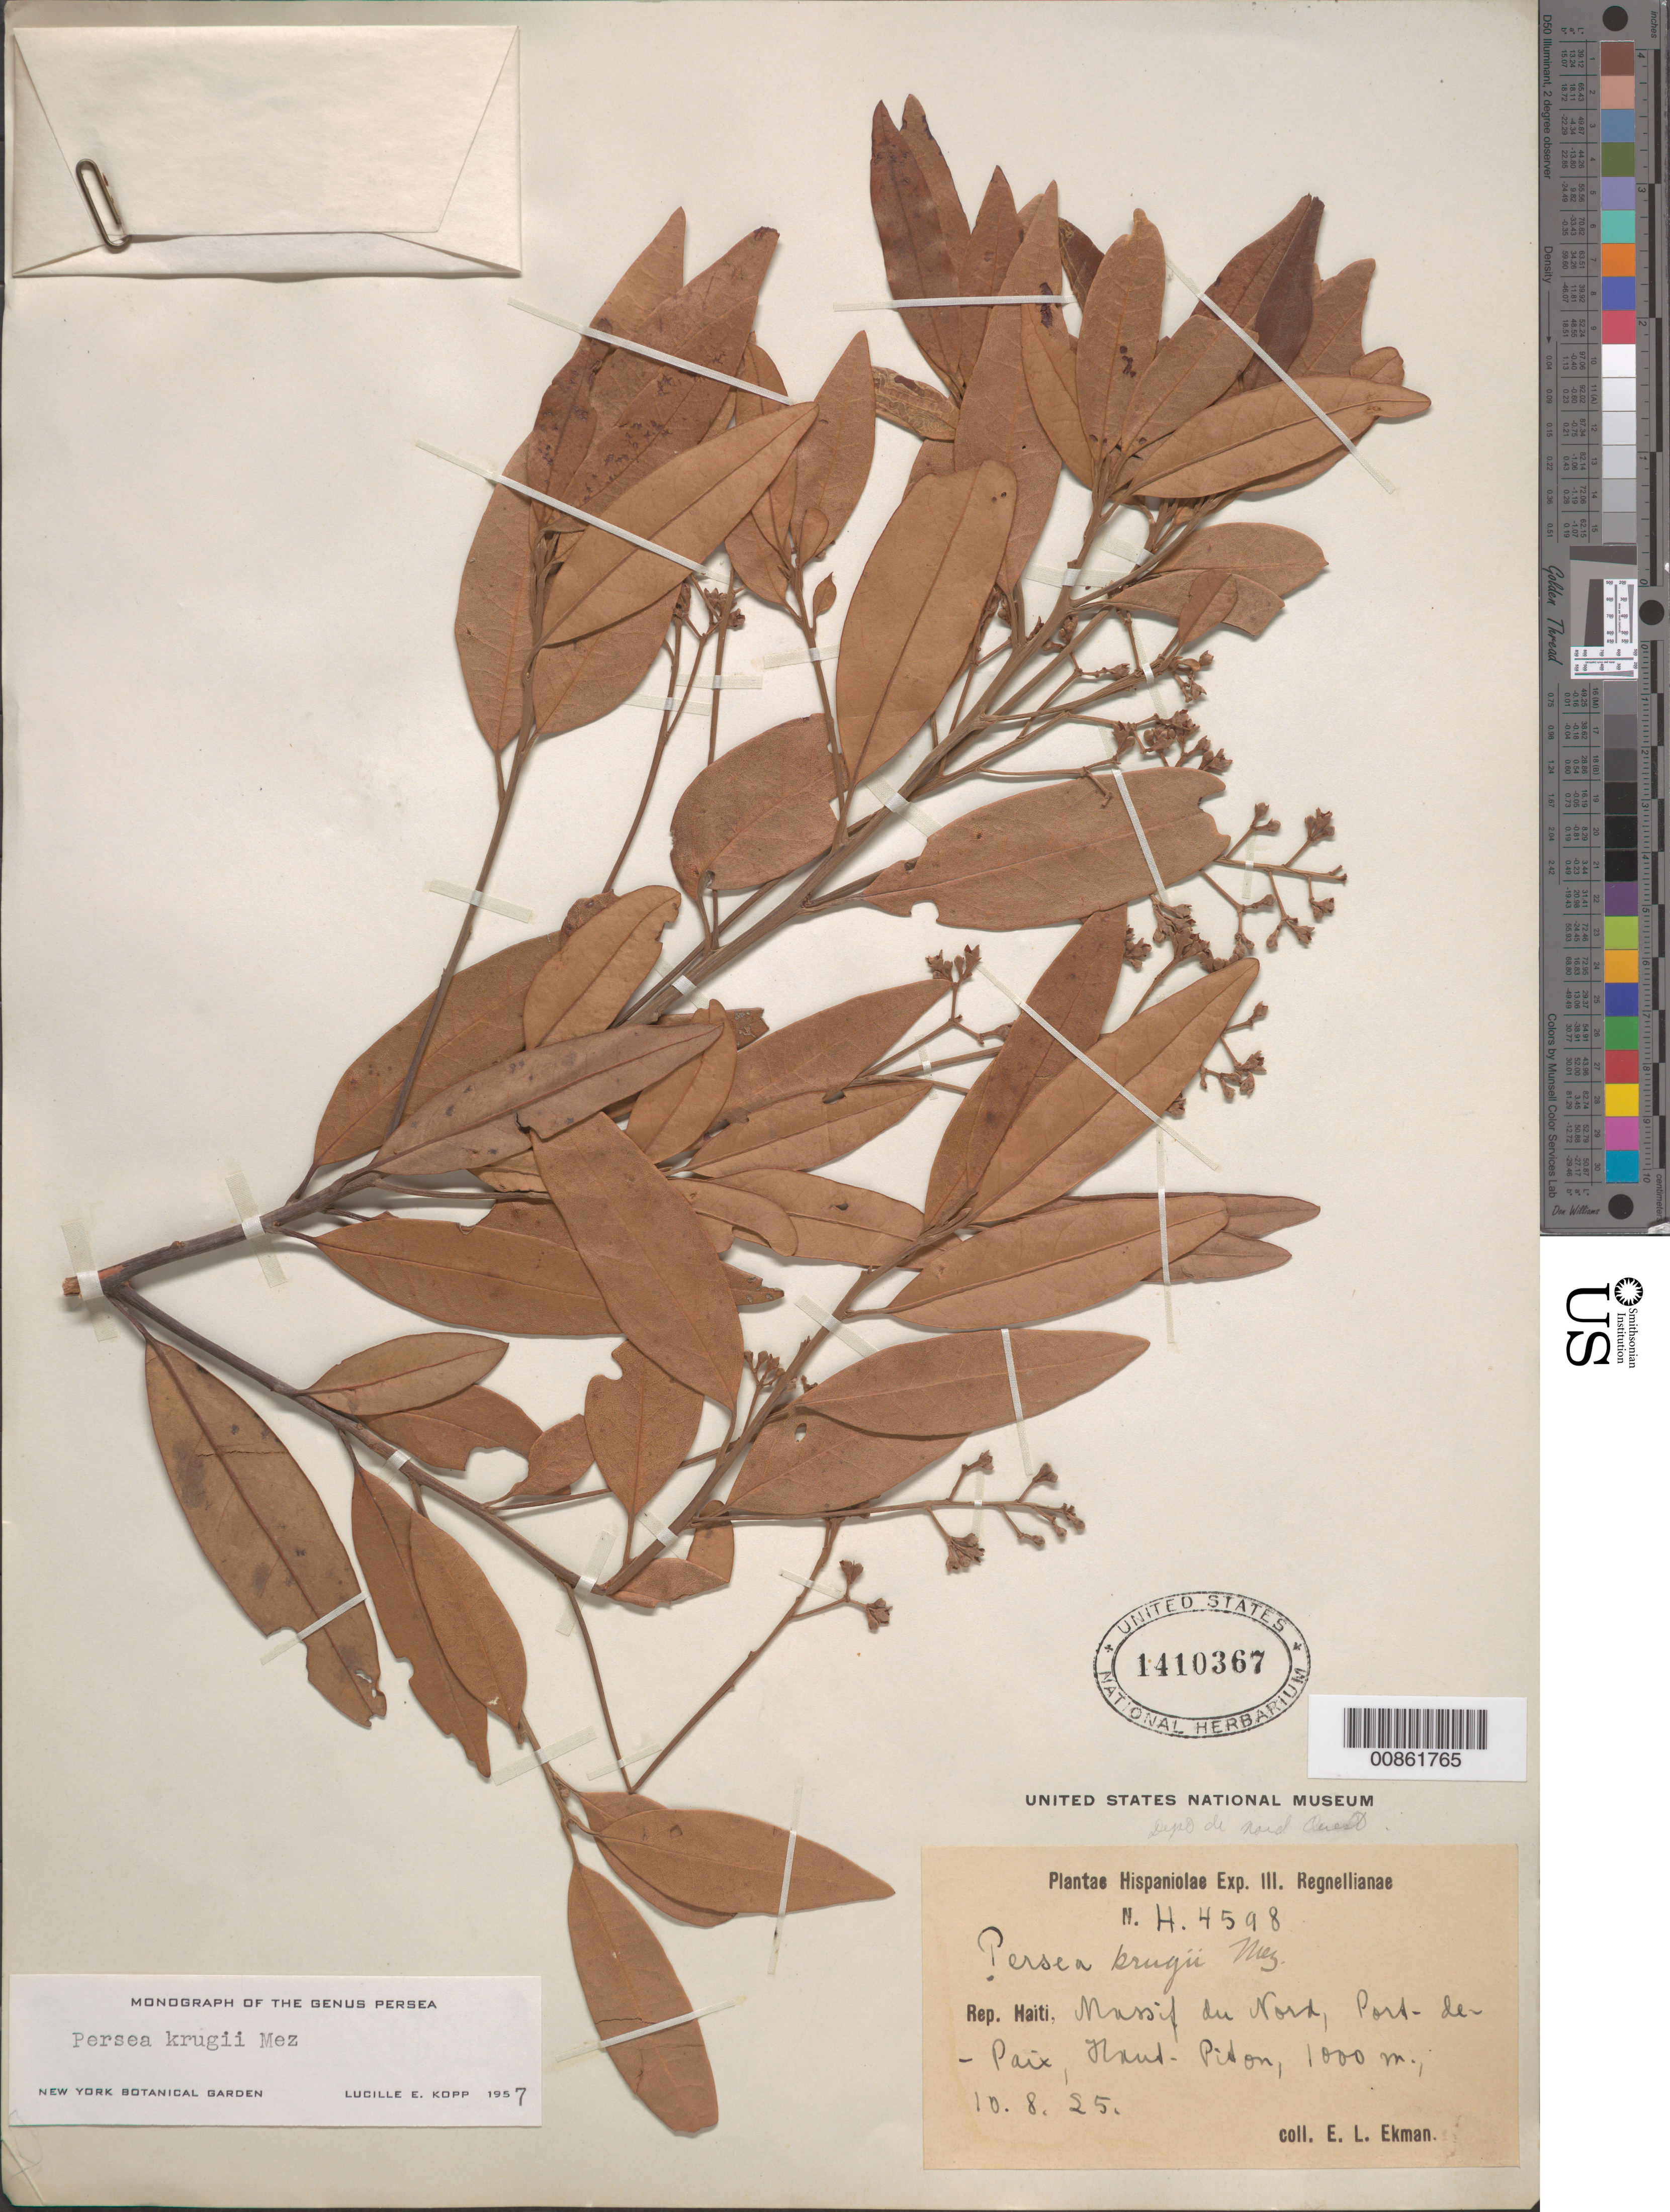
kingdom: Plantae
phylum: Tracheophyta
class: Magnoliopsida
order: Laurales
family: Lauraceae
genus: Persea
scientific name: Persea krugii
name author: Mez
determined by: Kopp, L. E., (NY), New York Botanical Garden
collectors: E. L. Ekman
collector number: H 4598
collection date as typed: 10 Aug 1925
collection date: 1925-08-10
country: Haiti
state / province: Nord-Ouest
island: Hispaniola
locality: Massif du Nord, Port-de-Paix, Haut Piton.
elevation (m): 1000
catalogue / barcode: US 1410367